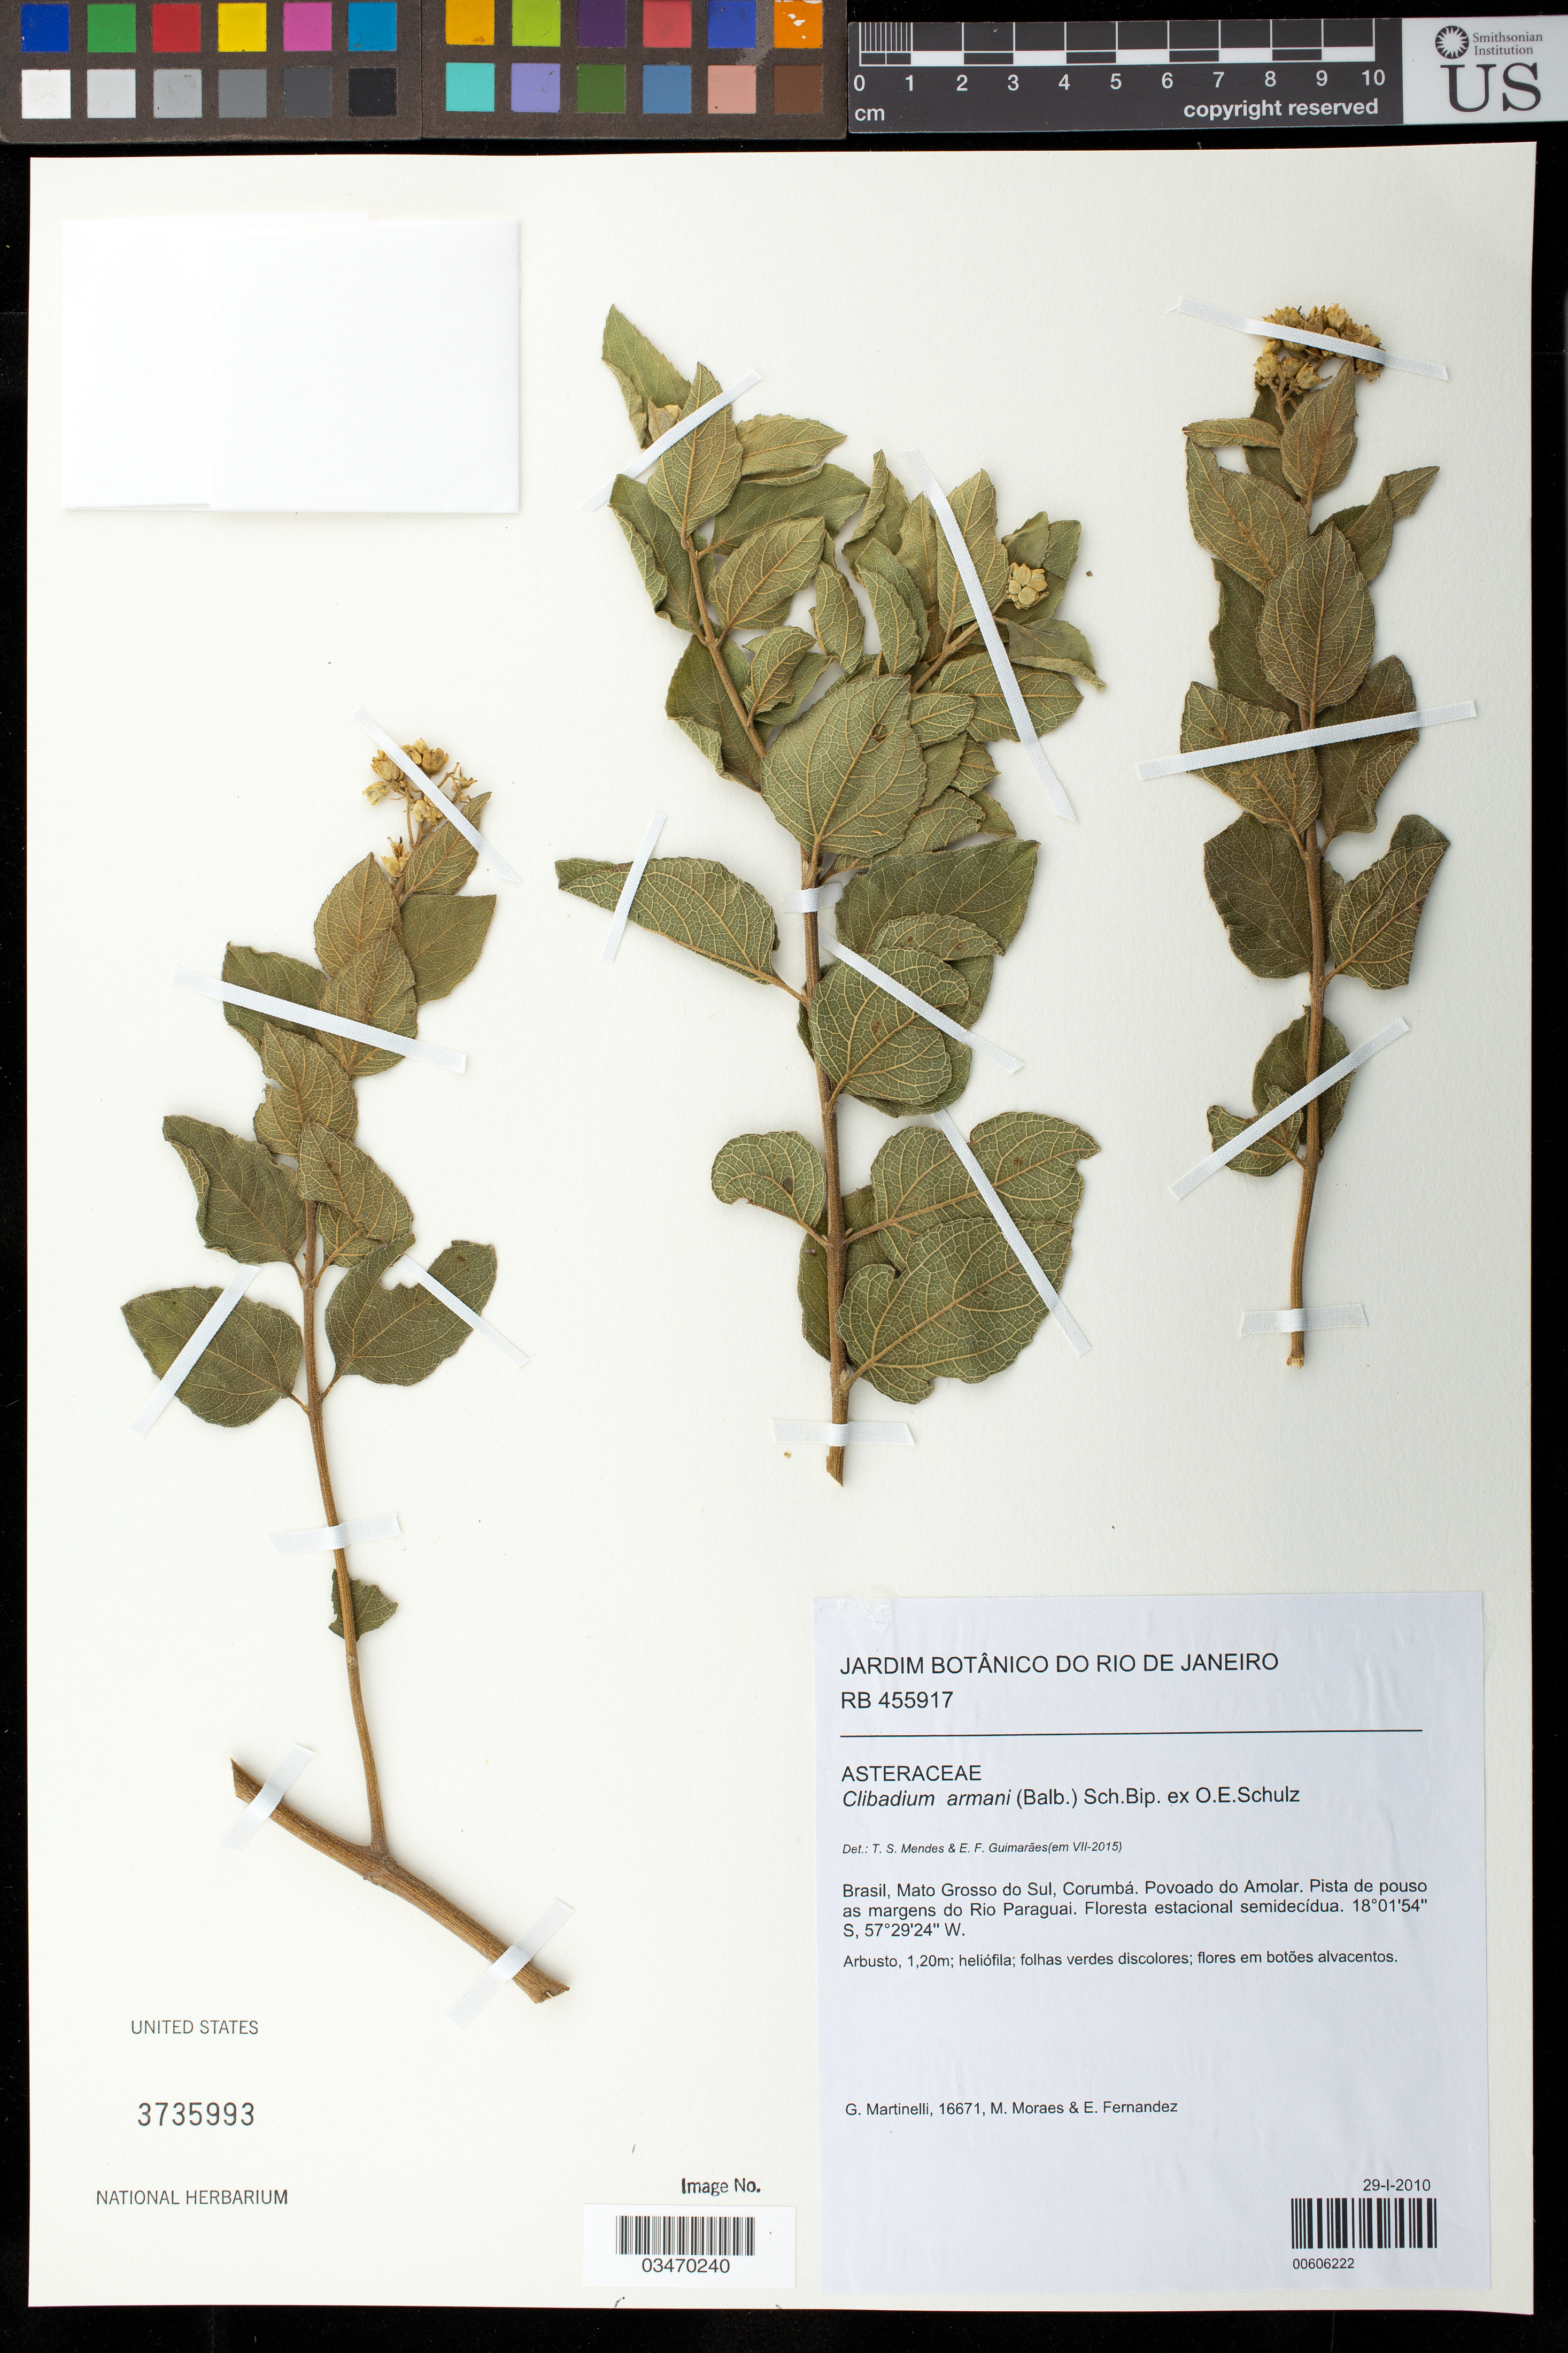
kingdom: Plantae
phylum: Tracheophyta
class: Magnoliopsida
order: Asterales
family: Asteraceae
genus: Clibadium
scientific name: Clibadium armani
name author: (Balb.) Sch. Bip. ex O.E. Schulz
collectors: G. Martinelli, M. Moraes & E. Fernandez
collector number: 16671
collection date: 2010-01-29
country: Brazil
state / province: Mato Grosso do Sul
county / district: Corumbá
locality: Povoado do Amolar. Pista de pouso as margens do Rio Paraguai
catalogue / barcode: US 3735993